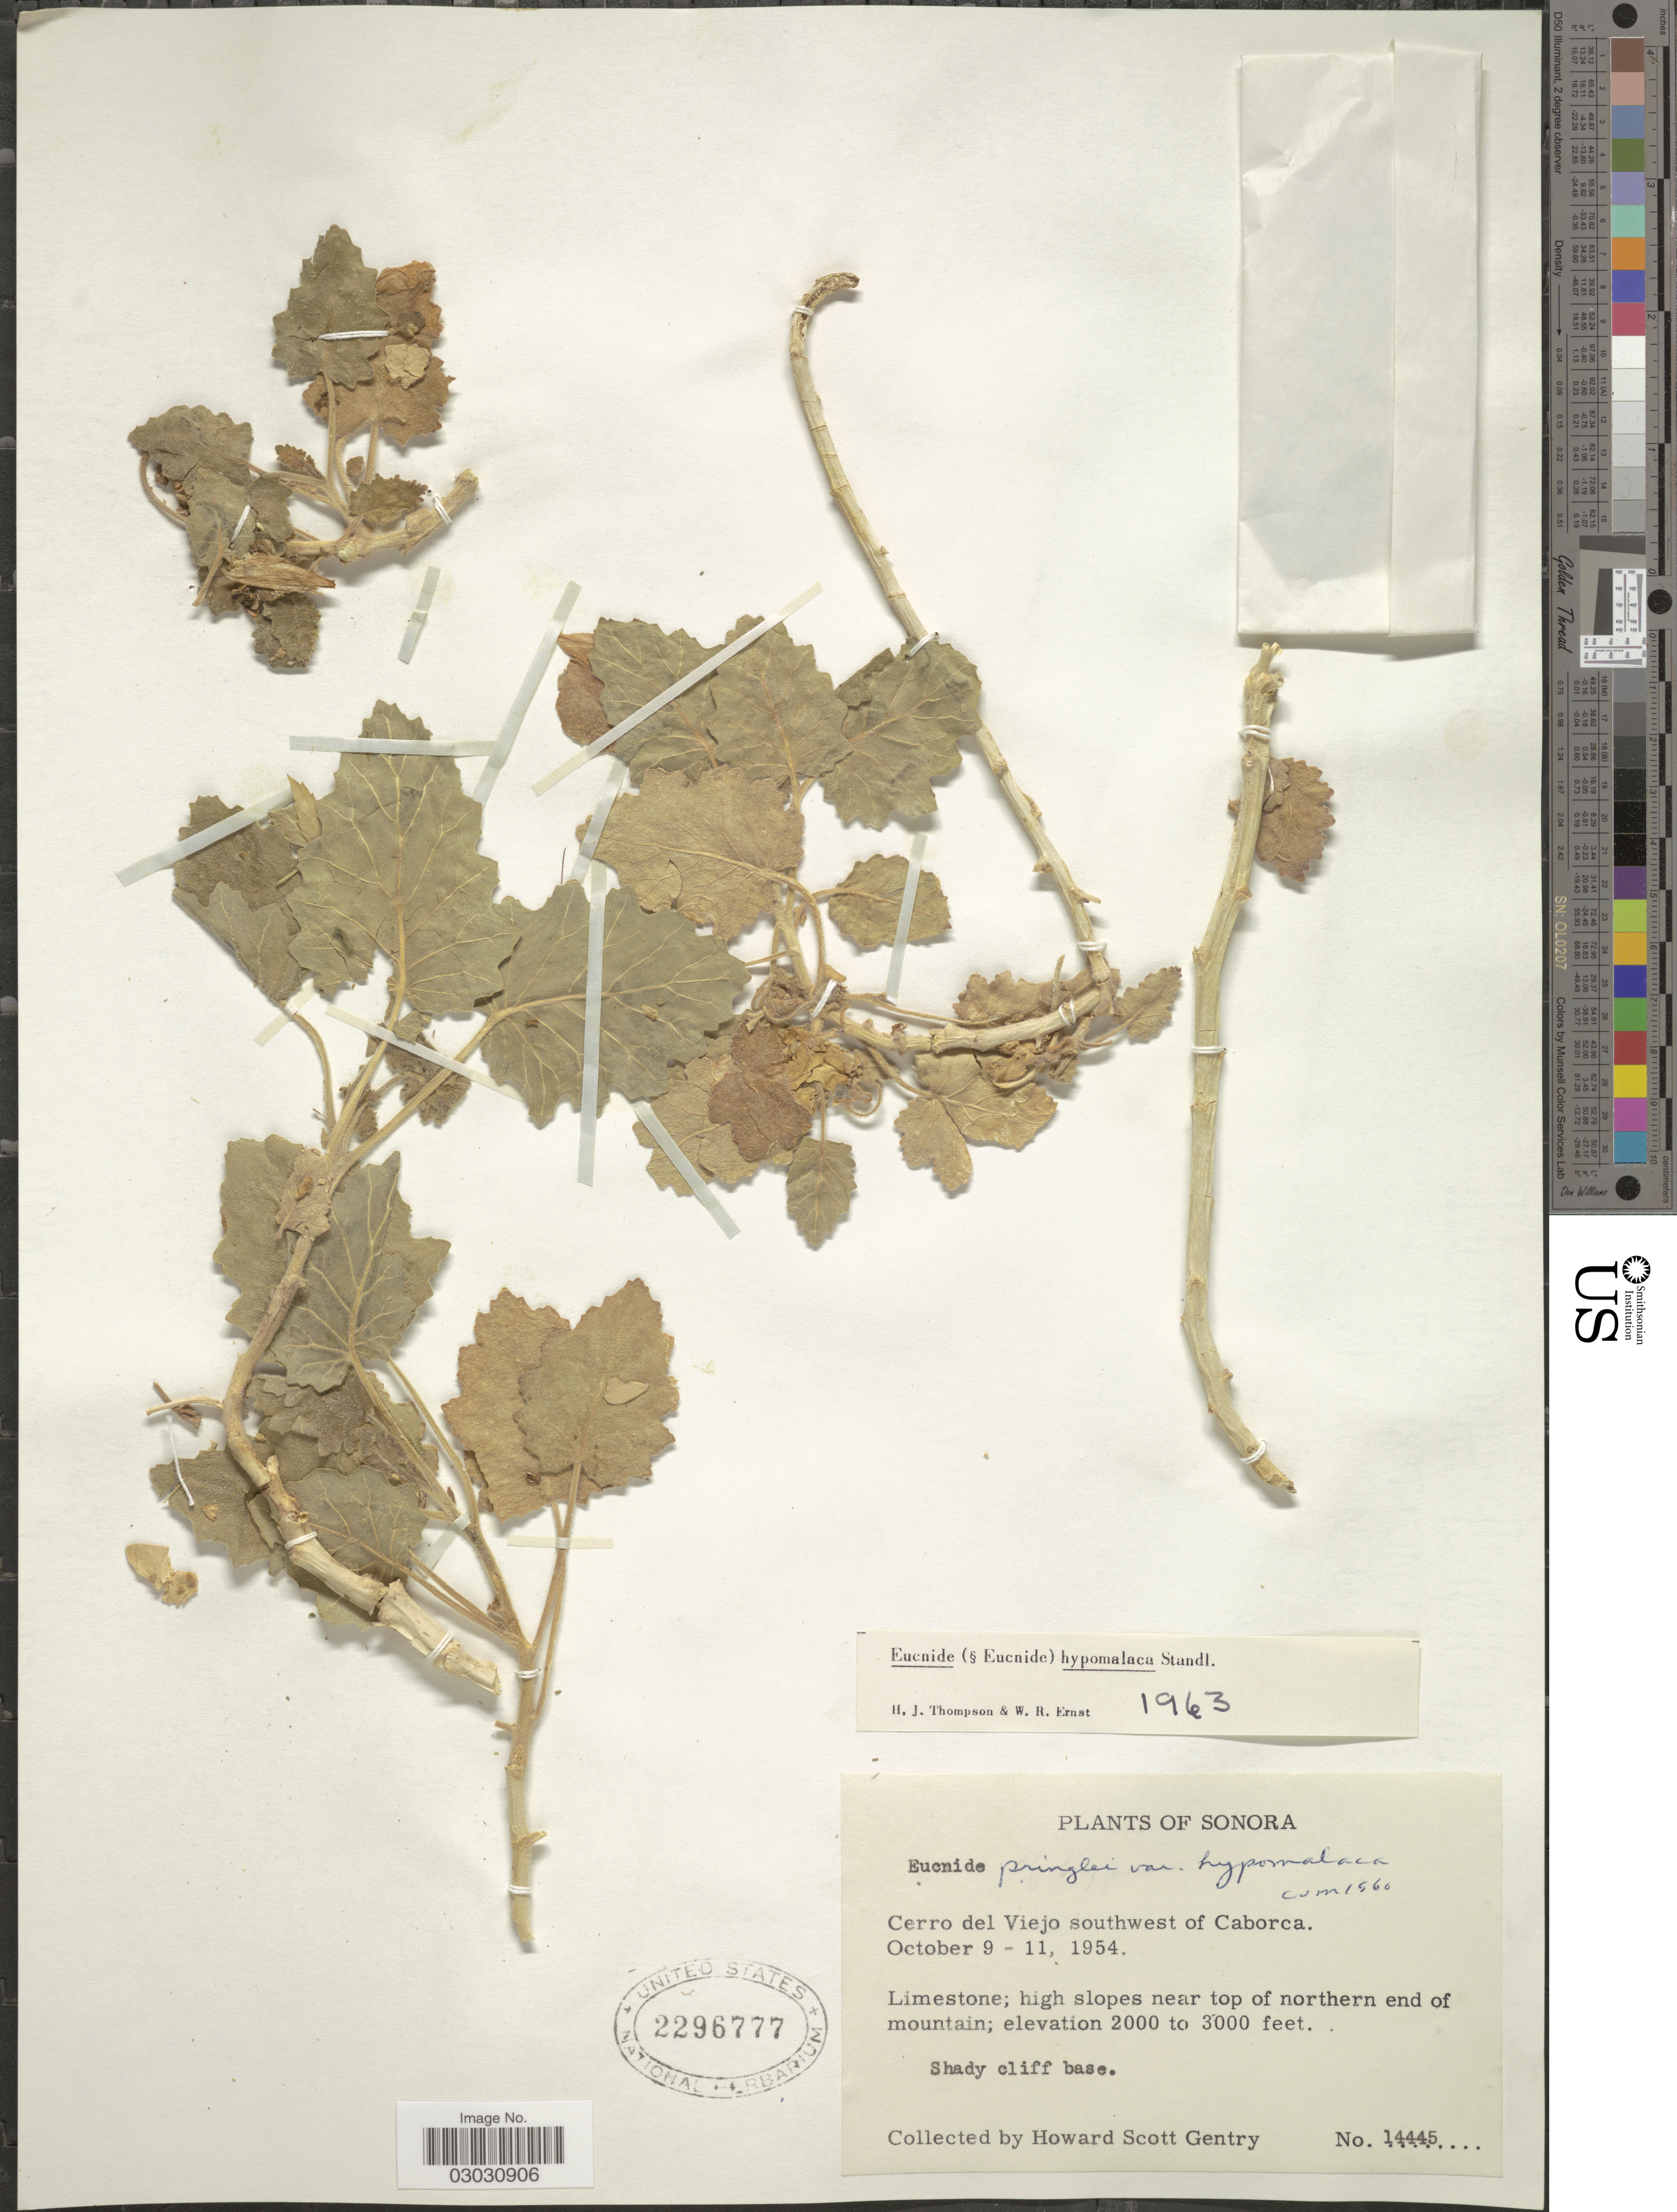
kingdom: Plantae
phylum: Tracheophyta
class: Magnoliopsida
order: Cornales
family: Loasaceae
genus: Eucnide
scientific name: Eucnide hypomalaca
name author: Standl.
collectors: H. S. Gentry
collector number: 14445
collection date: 1954-10-09/1954-10-11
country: Mexico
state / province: Sonora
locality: Cerro del Viejo southwest of Caborca. High slopes near top of northern end of mountain.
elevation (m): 610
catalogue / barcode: US 2296777